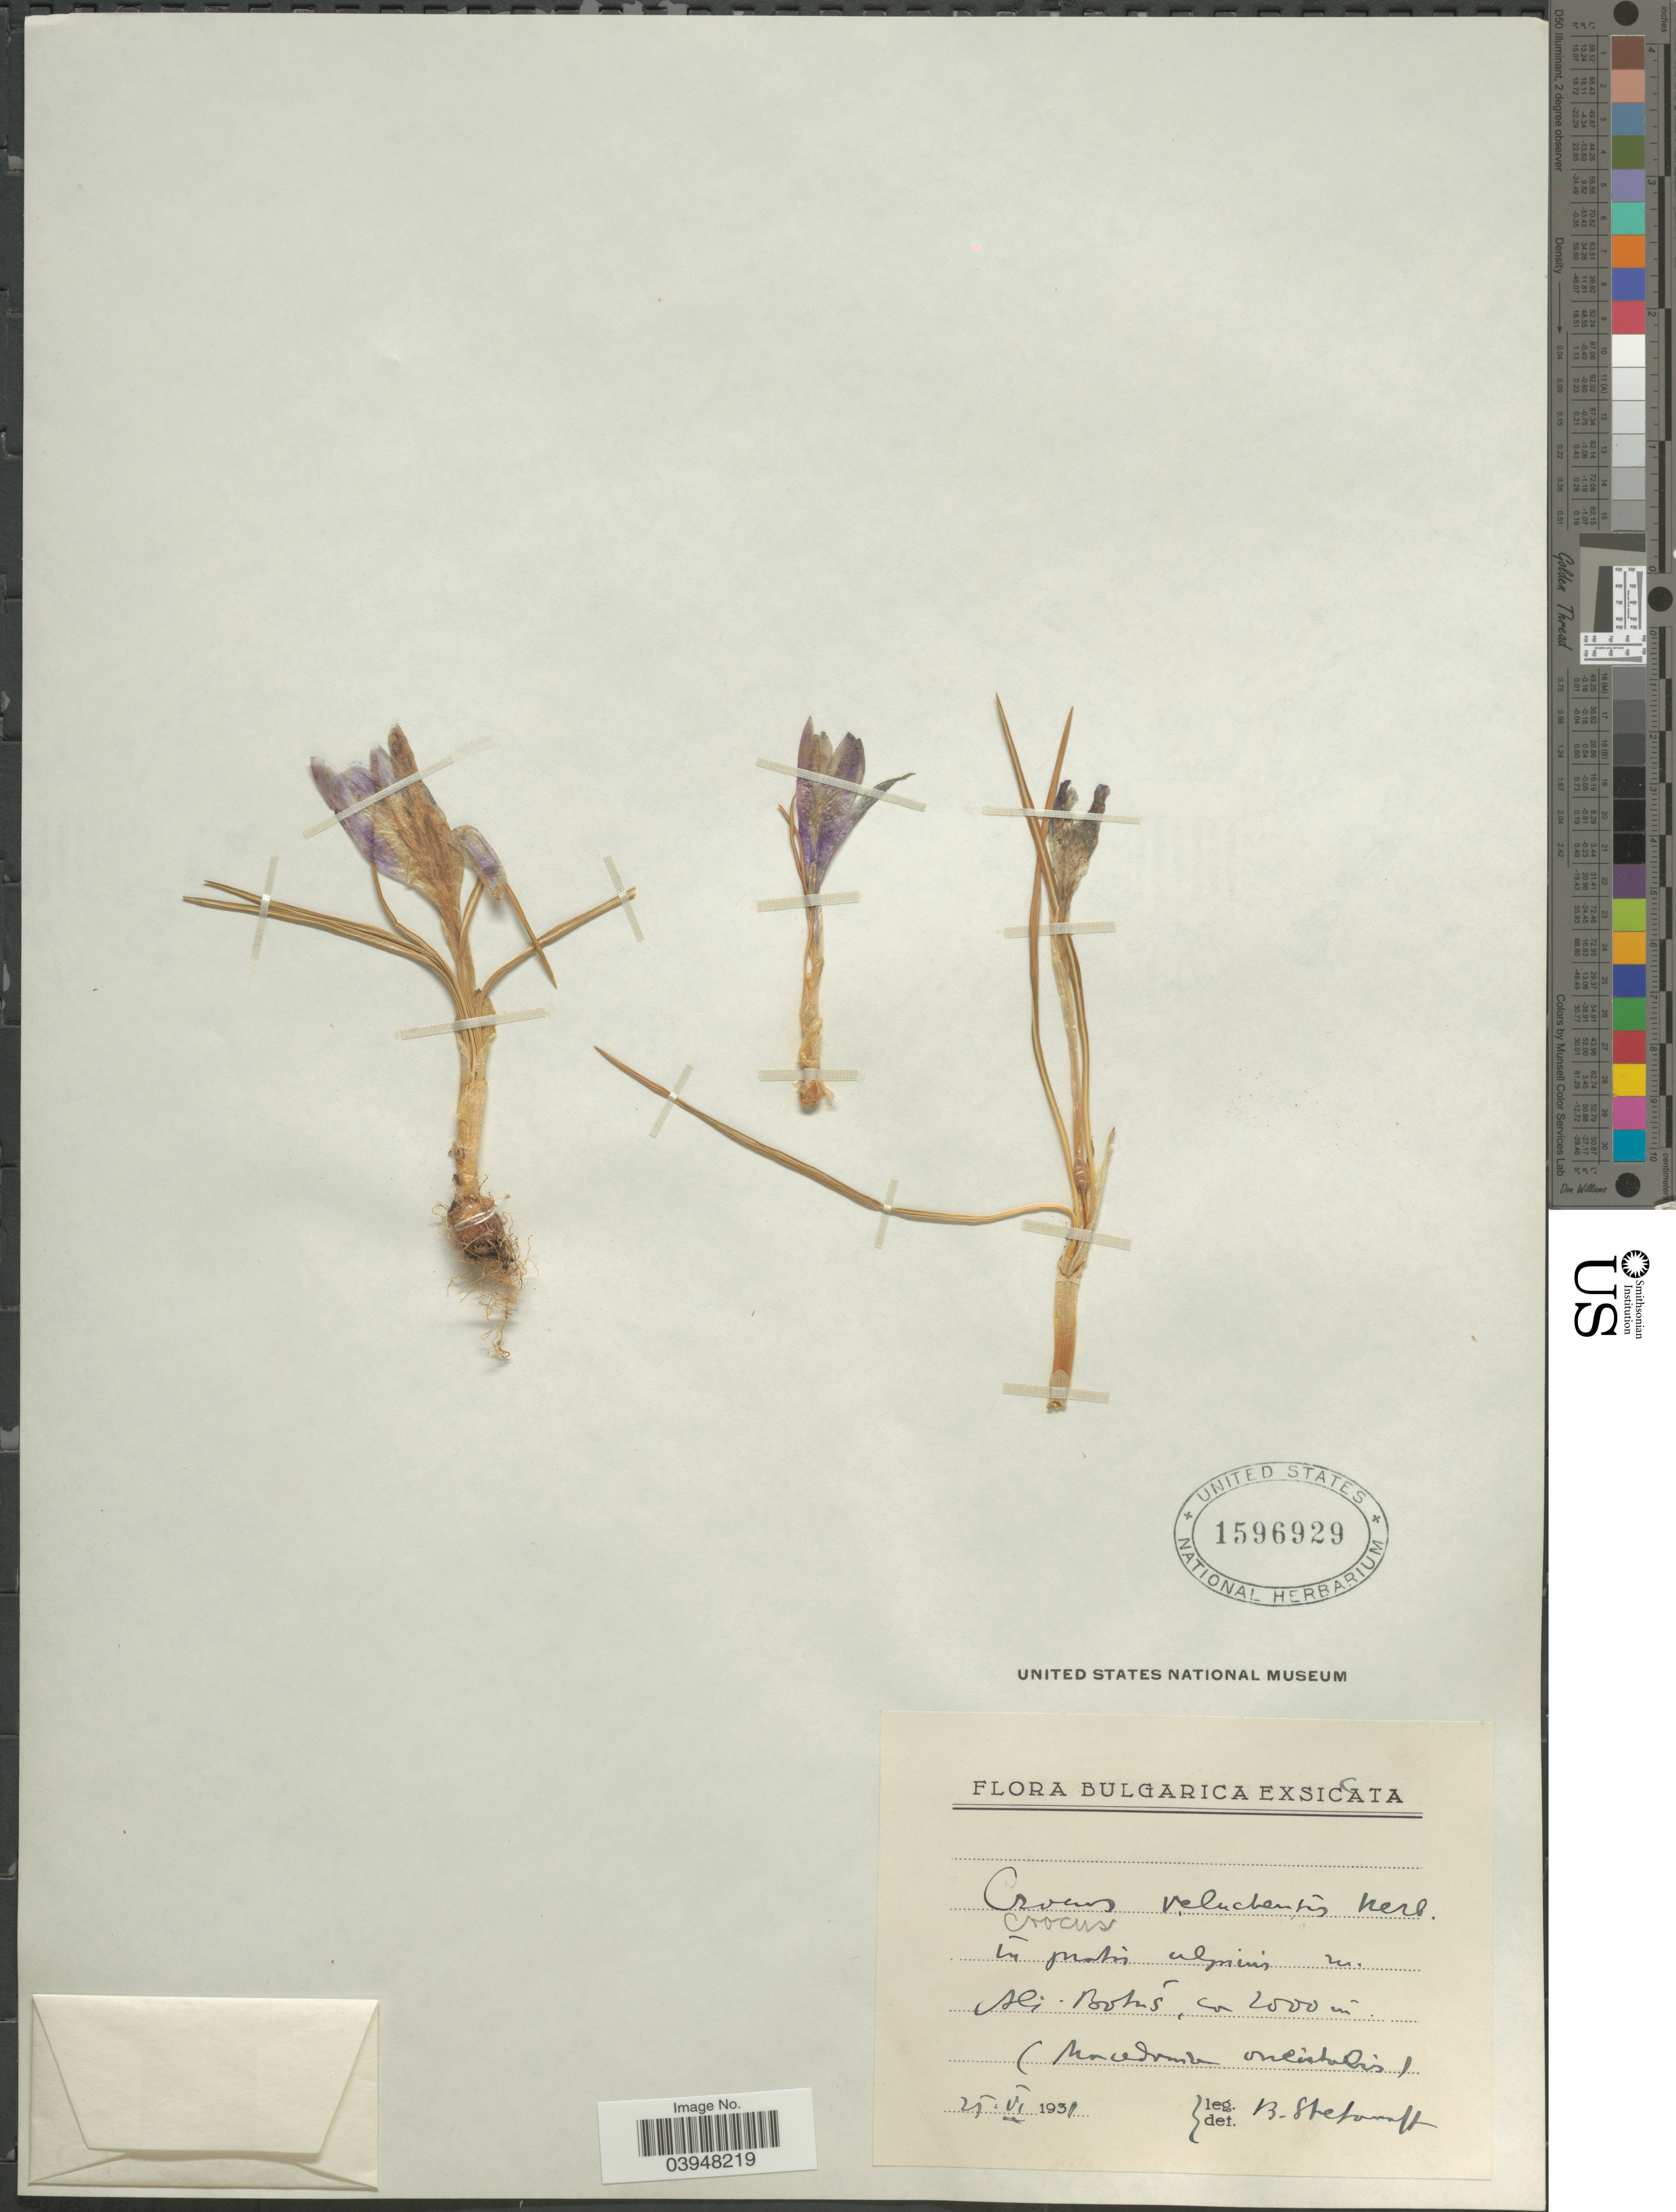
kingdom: Plantae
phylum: Tracheophyta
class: Liliopsida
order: Asparagales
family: Iridaceae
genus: Crocus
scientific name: Crocus veluchensis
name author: Herb.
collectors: B. Stefanoff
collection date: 1931-06-25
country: Bulgaria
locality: Bulgarica. In pratis alpinis m. Ali Botis [interpreted].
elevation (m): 2000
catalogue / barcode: US 1596929